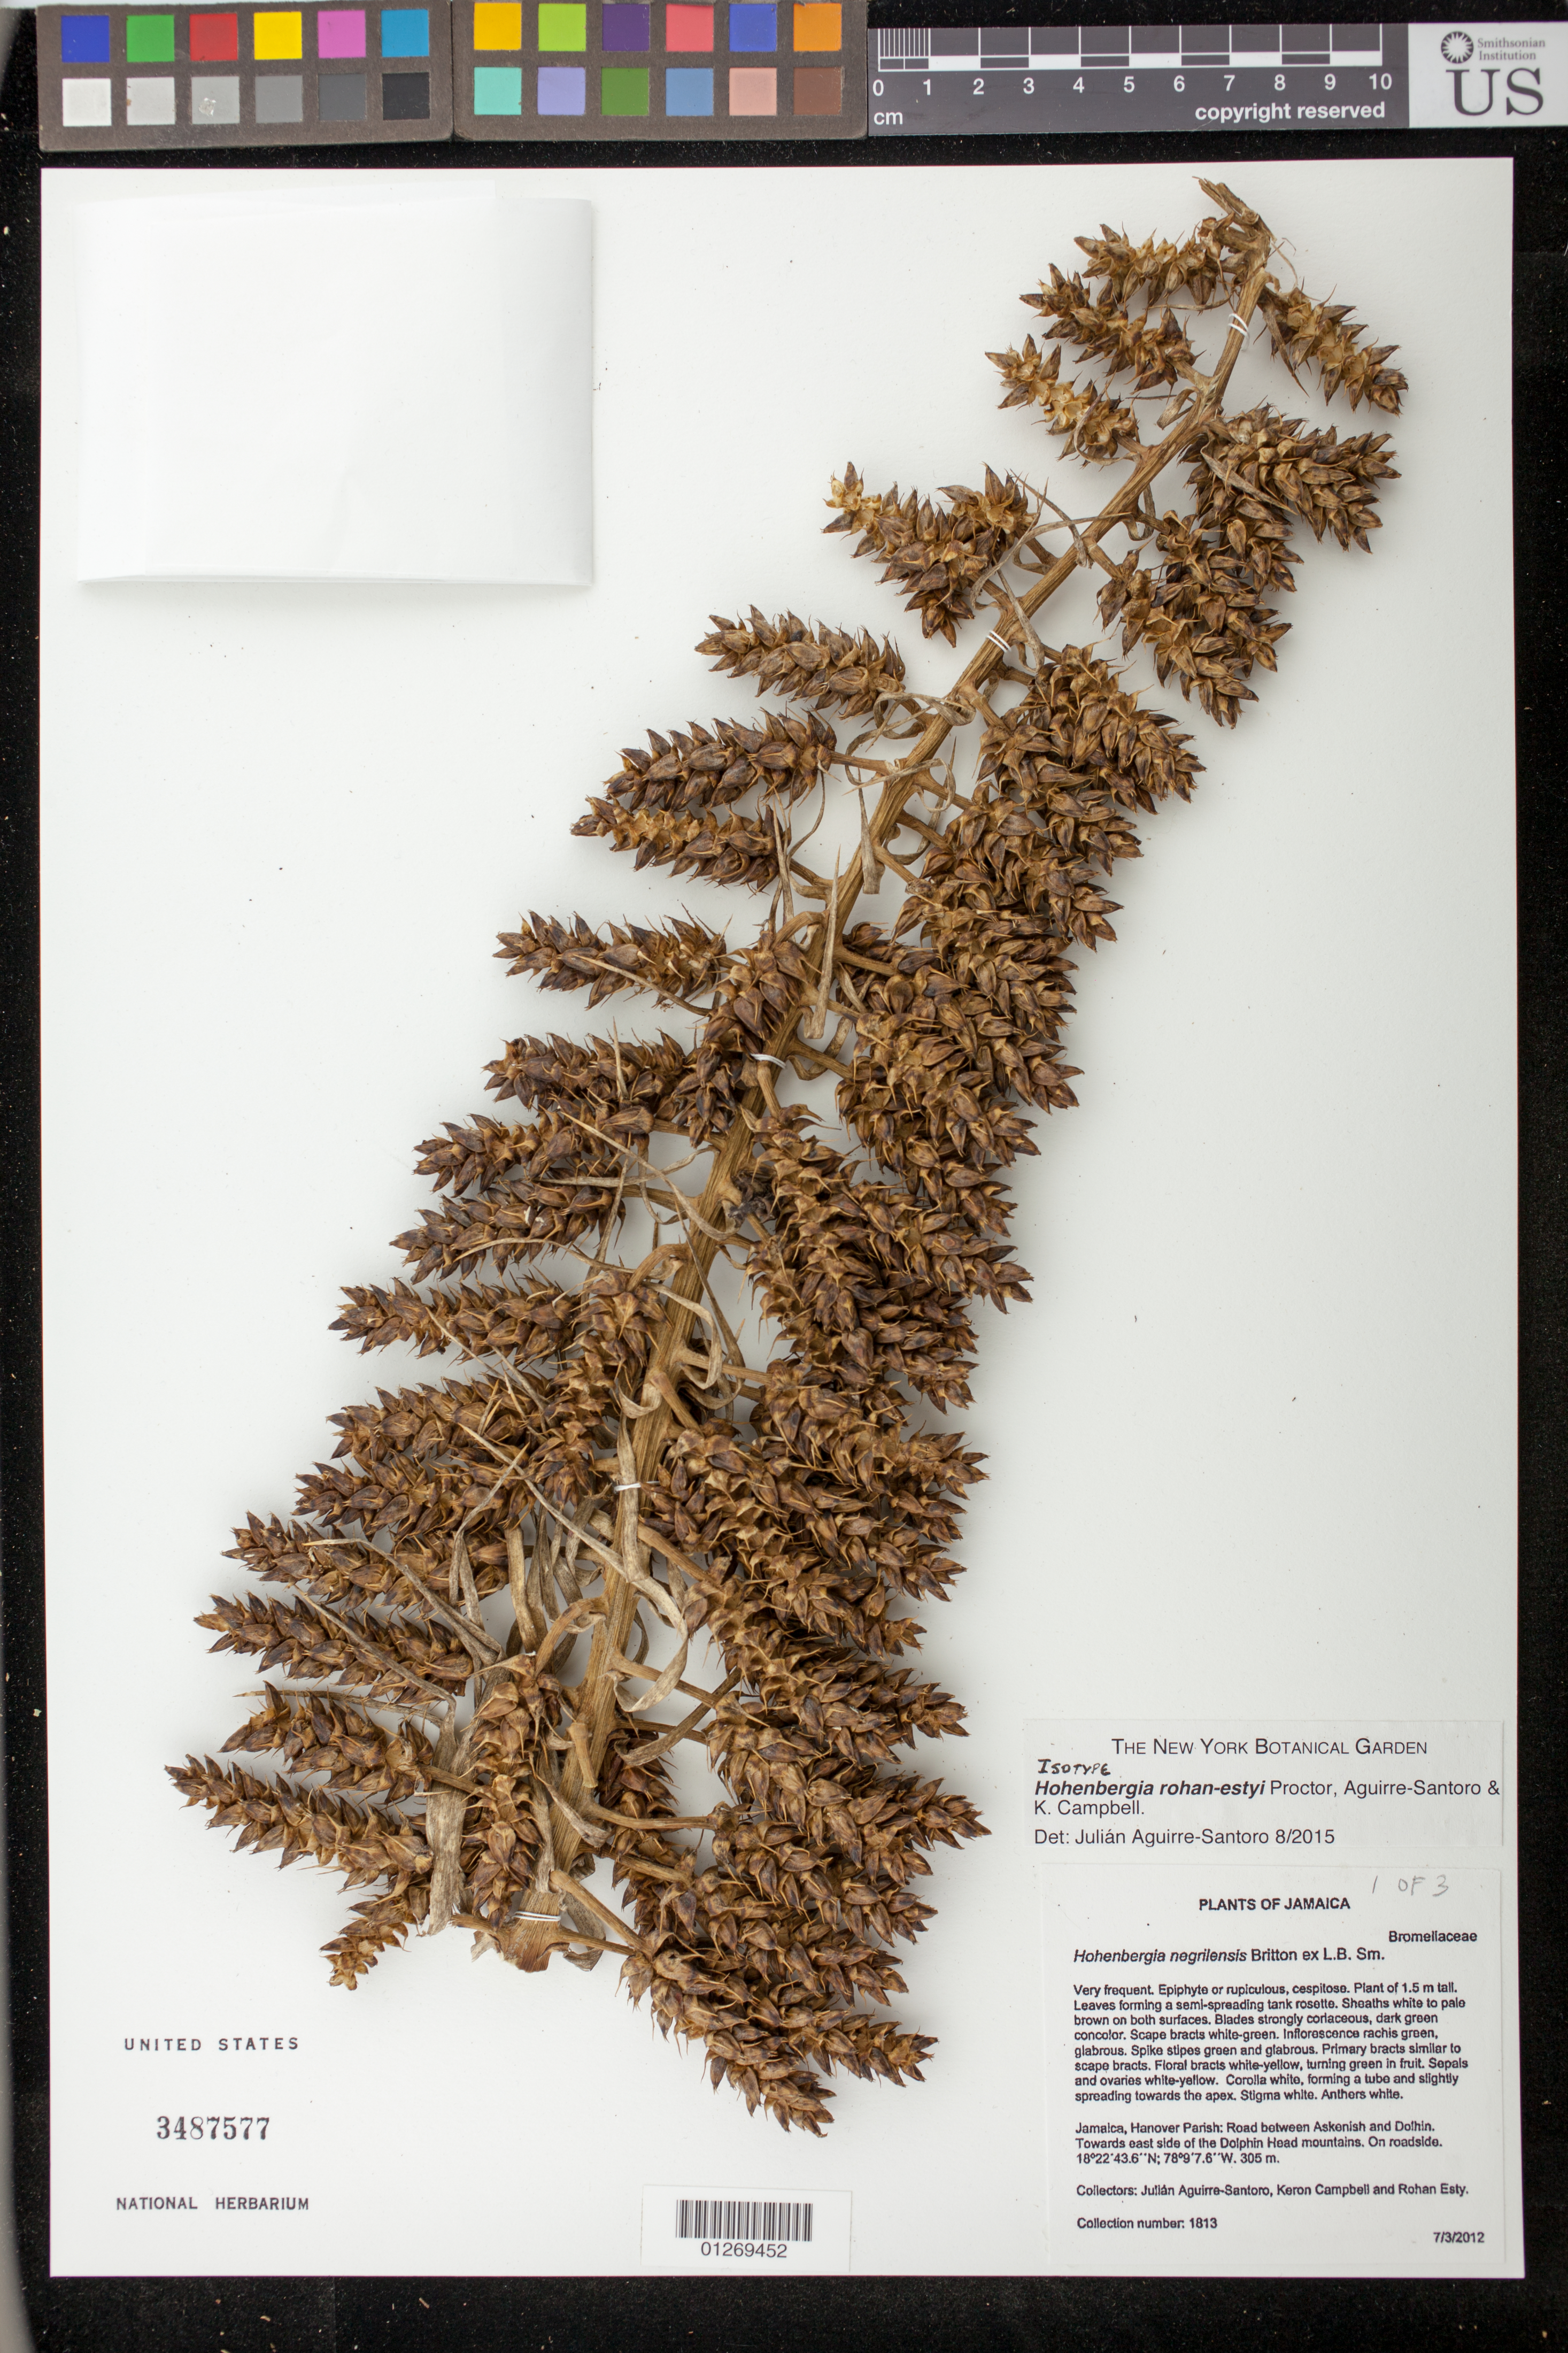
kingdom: Plantae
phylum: Tracheophyta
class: Liliopsida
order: Poales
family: Bromeliaceae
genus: Hohenbergia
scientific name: Hohenbergia rohan-estyi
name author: Proctor et al.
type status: Isotype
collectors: J. Aguirre-Santoro, K. Campbell & R. Esty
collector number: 1813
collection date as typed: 7/3/2012 [assumed to be 3 July 2012]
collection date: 2012-07-03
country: Jamaica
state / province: Hanover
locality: Hanover Parish: road between Askenish and Dolhin. Towards east side of the Dolphin Head Mountains.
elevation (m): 305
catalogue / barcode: US 3487577